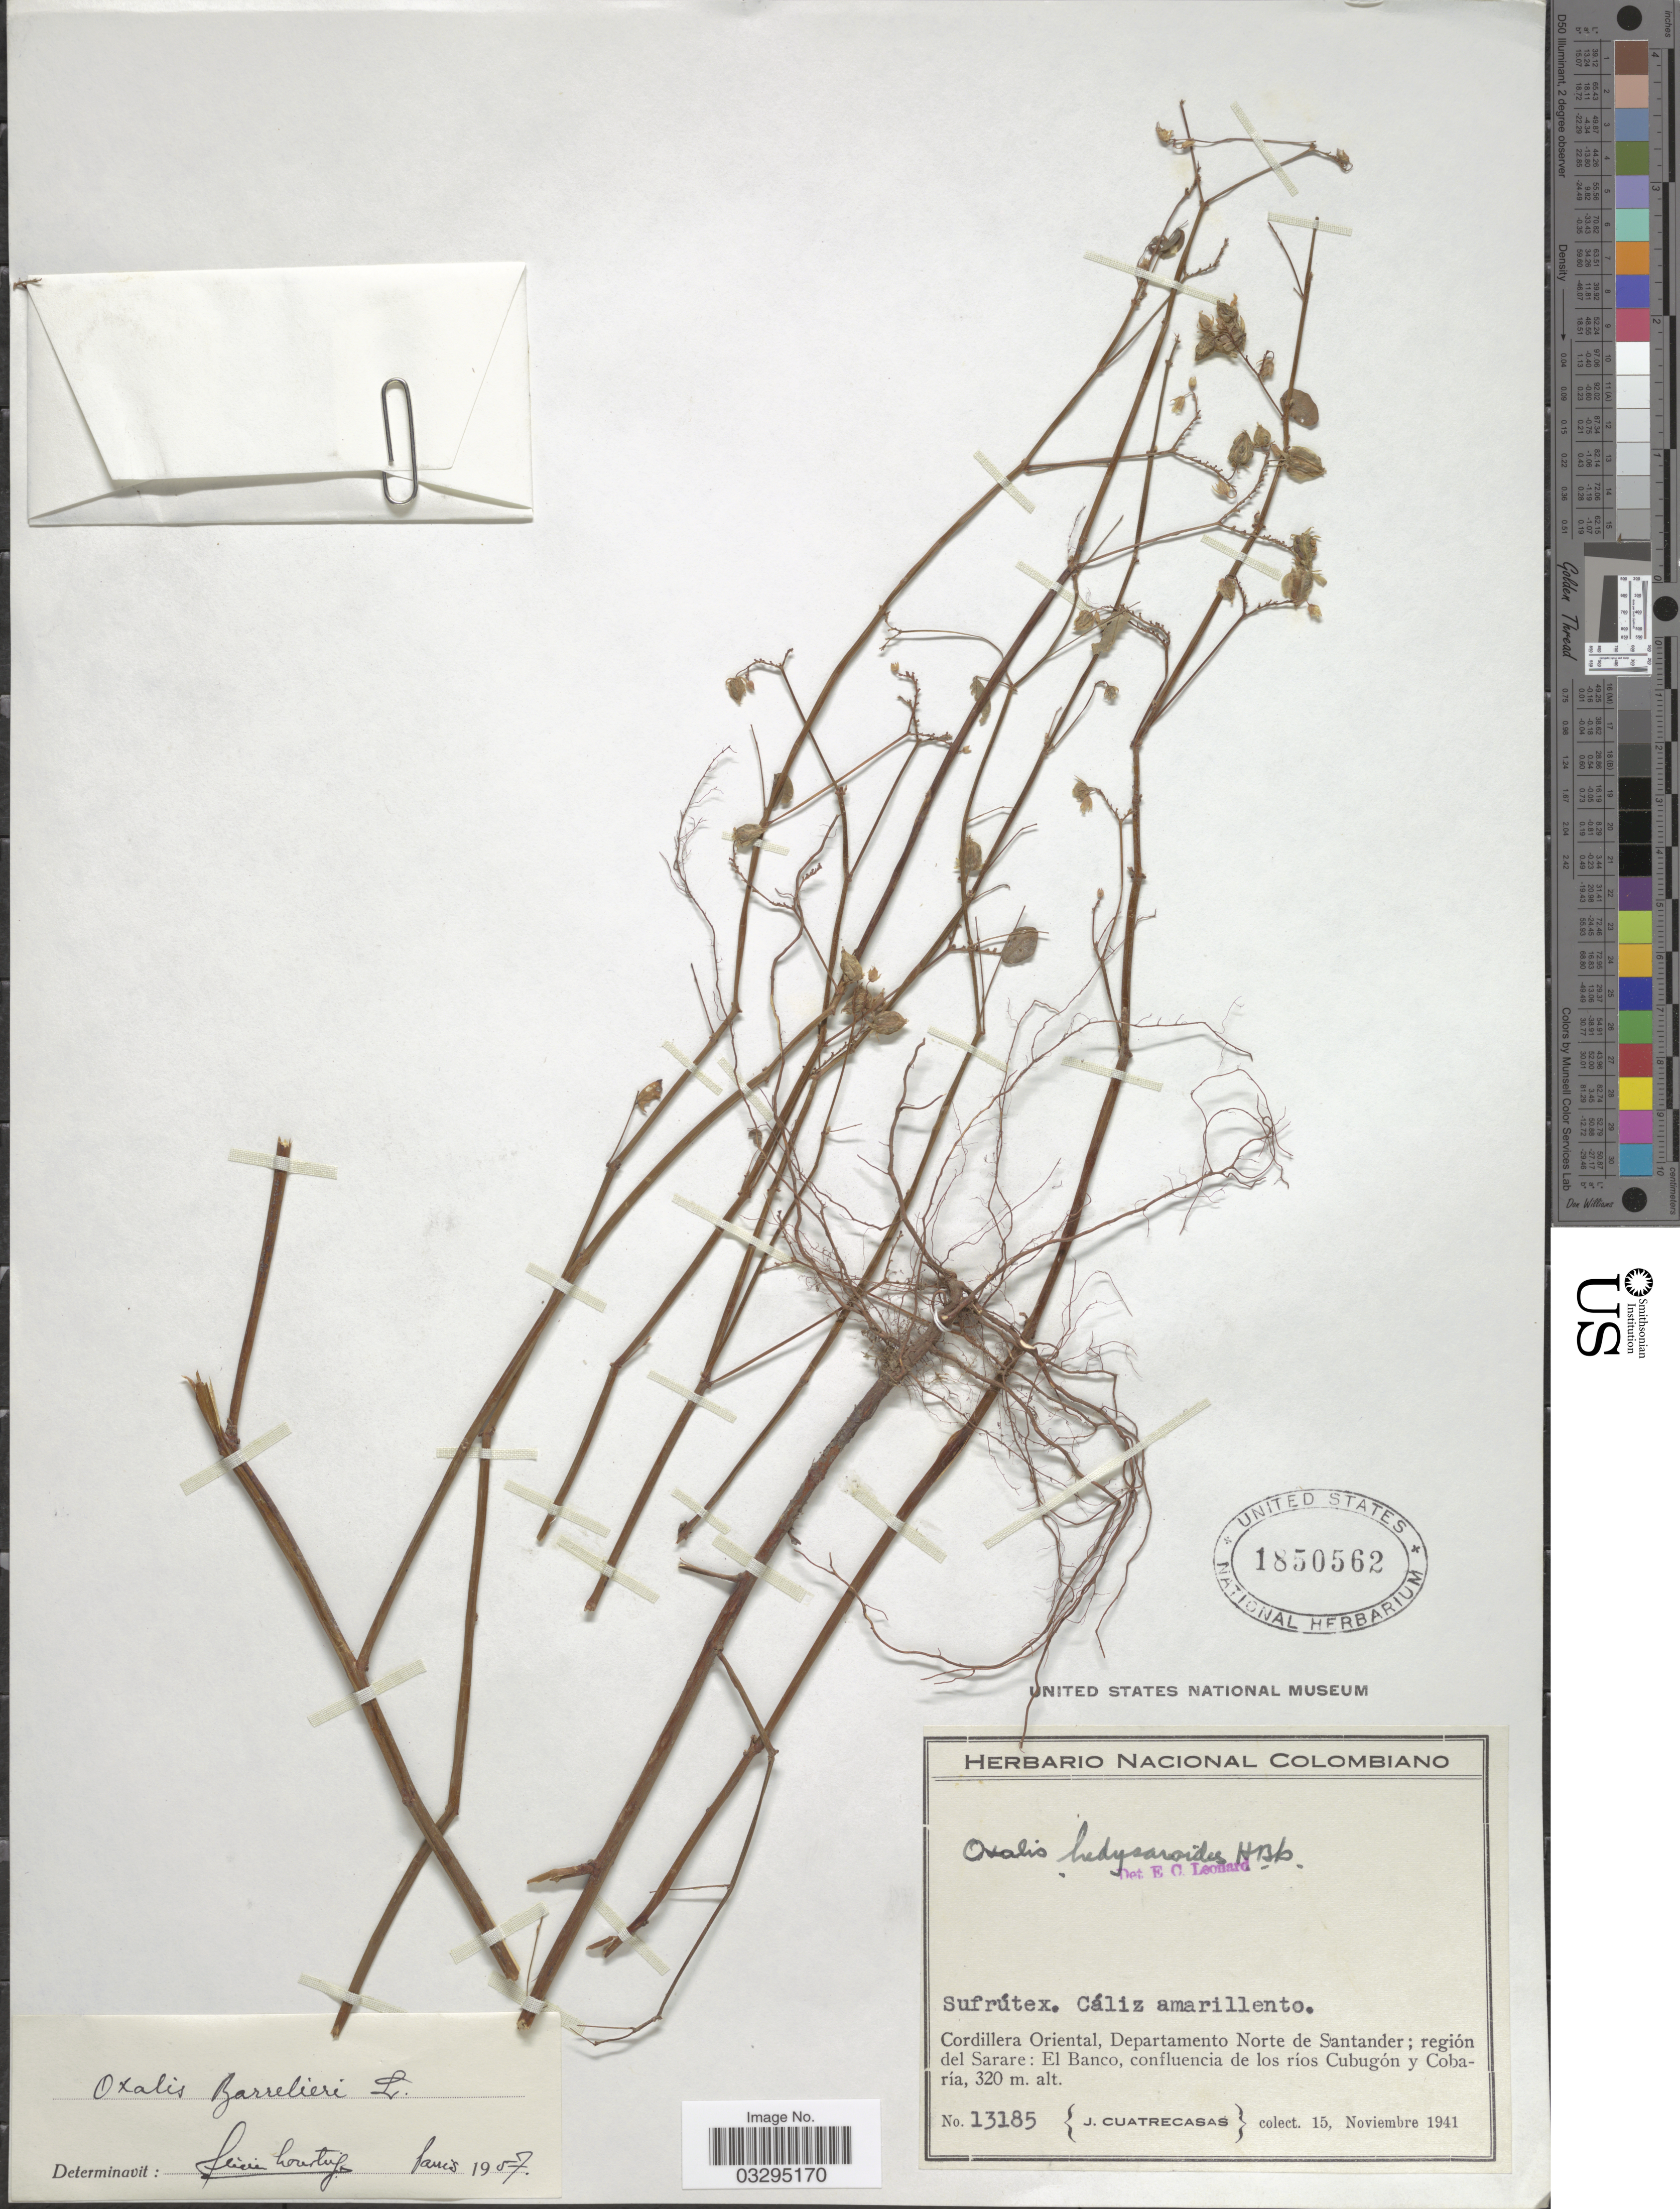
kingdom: Plantae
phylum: Tracheophyta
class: Magnoliopsida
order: Oxalidales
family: Oxalidaceae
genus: Oxalis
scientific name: Oxalis barrelieri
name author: L.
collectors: J. Cuatrecasas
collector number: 13185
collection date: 1941-11-15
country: Colombia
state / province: Norte de Santander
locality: Cordillera Oriental, Departamento Norte de Santander; región del Sarare: El Banco, confluencia de los ríos Cubugón y Cobaría.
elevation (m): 320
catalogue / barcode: US 1850562